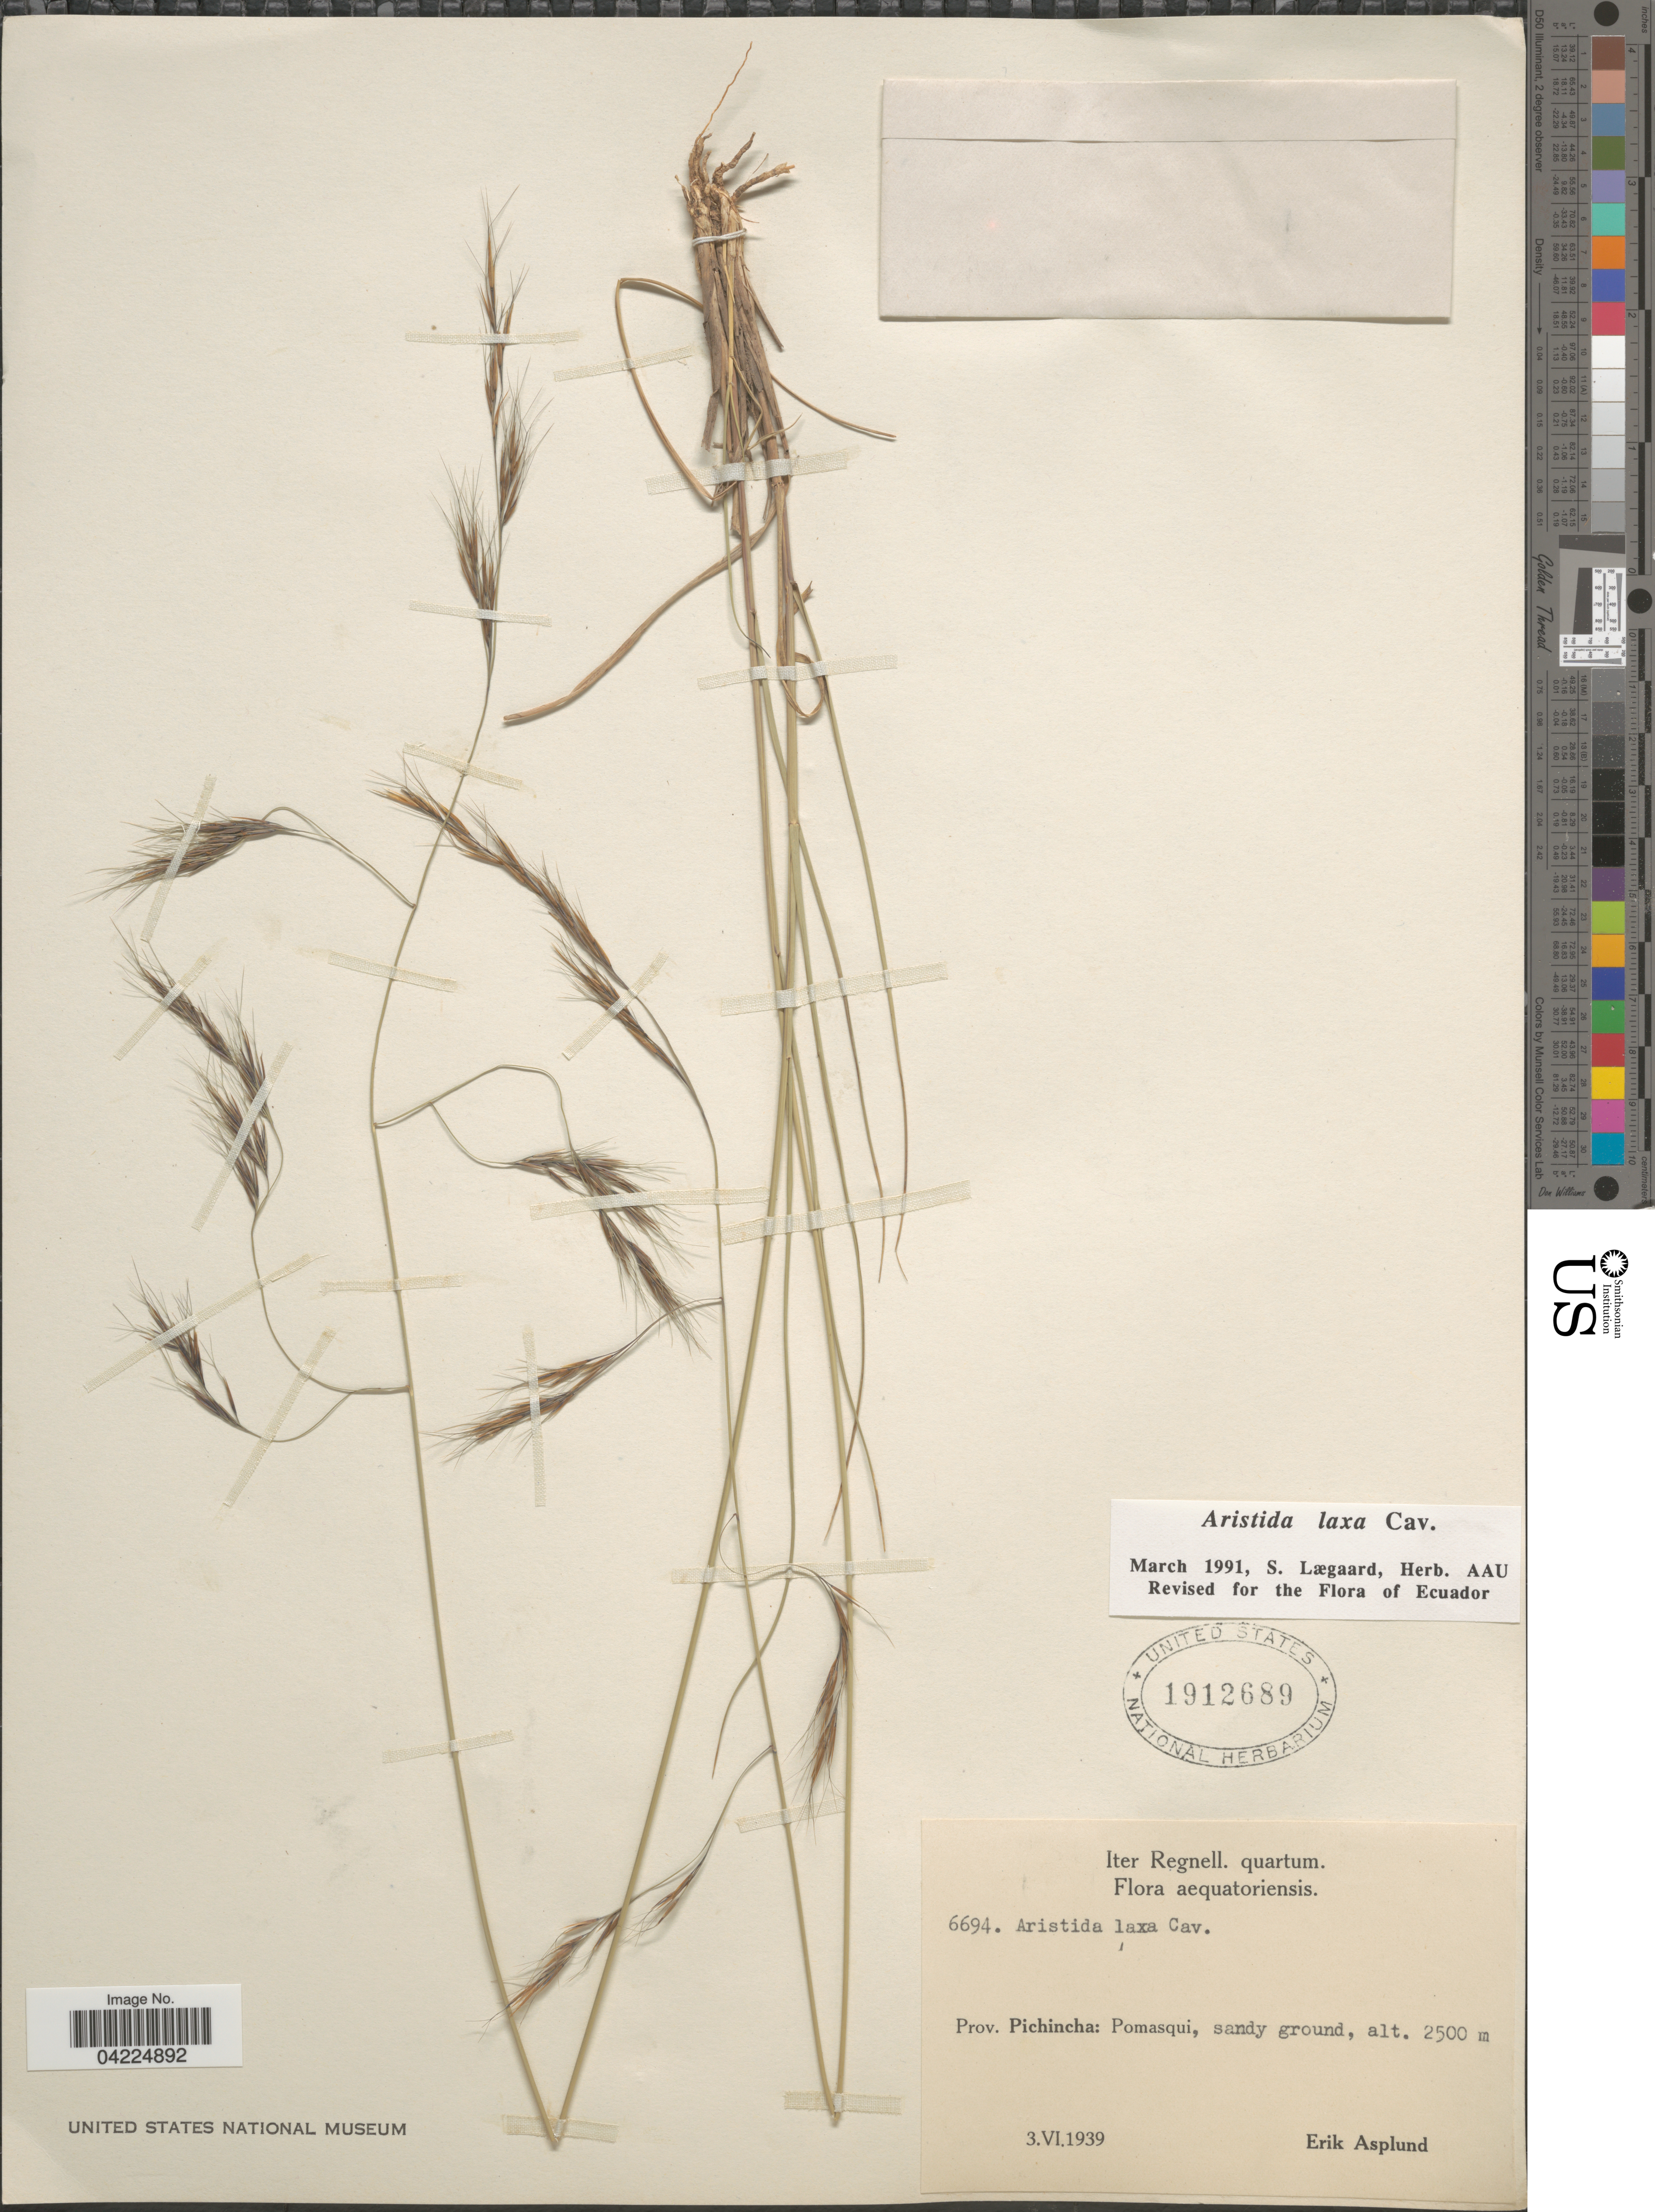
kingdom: Plantae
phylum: Tracheophyta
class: Liliopsida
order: Poales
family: Poaceae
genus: Aristida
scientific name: Aristida laxa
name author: Cav.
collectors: E. Asplund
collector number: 6694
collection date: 1939-06-03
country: Ecuador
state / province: Pichincha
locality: Iter Regnell. quartum. Aequatoriensis. Pomasqui, sandy ground.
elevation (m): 2500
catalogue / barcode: US 1912689